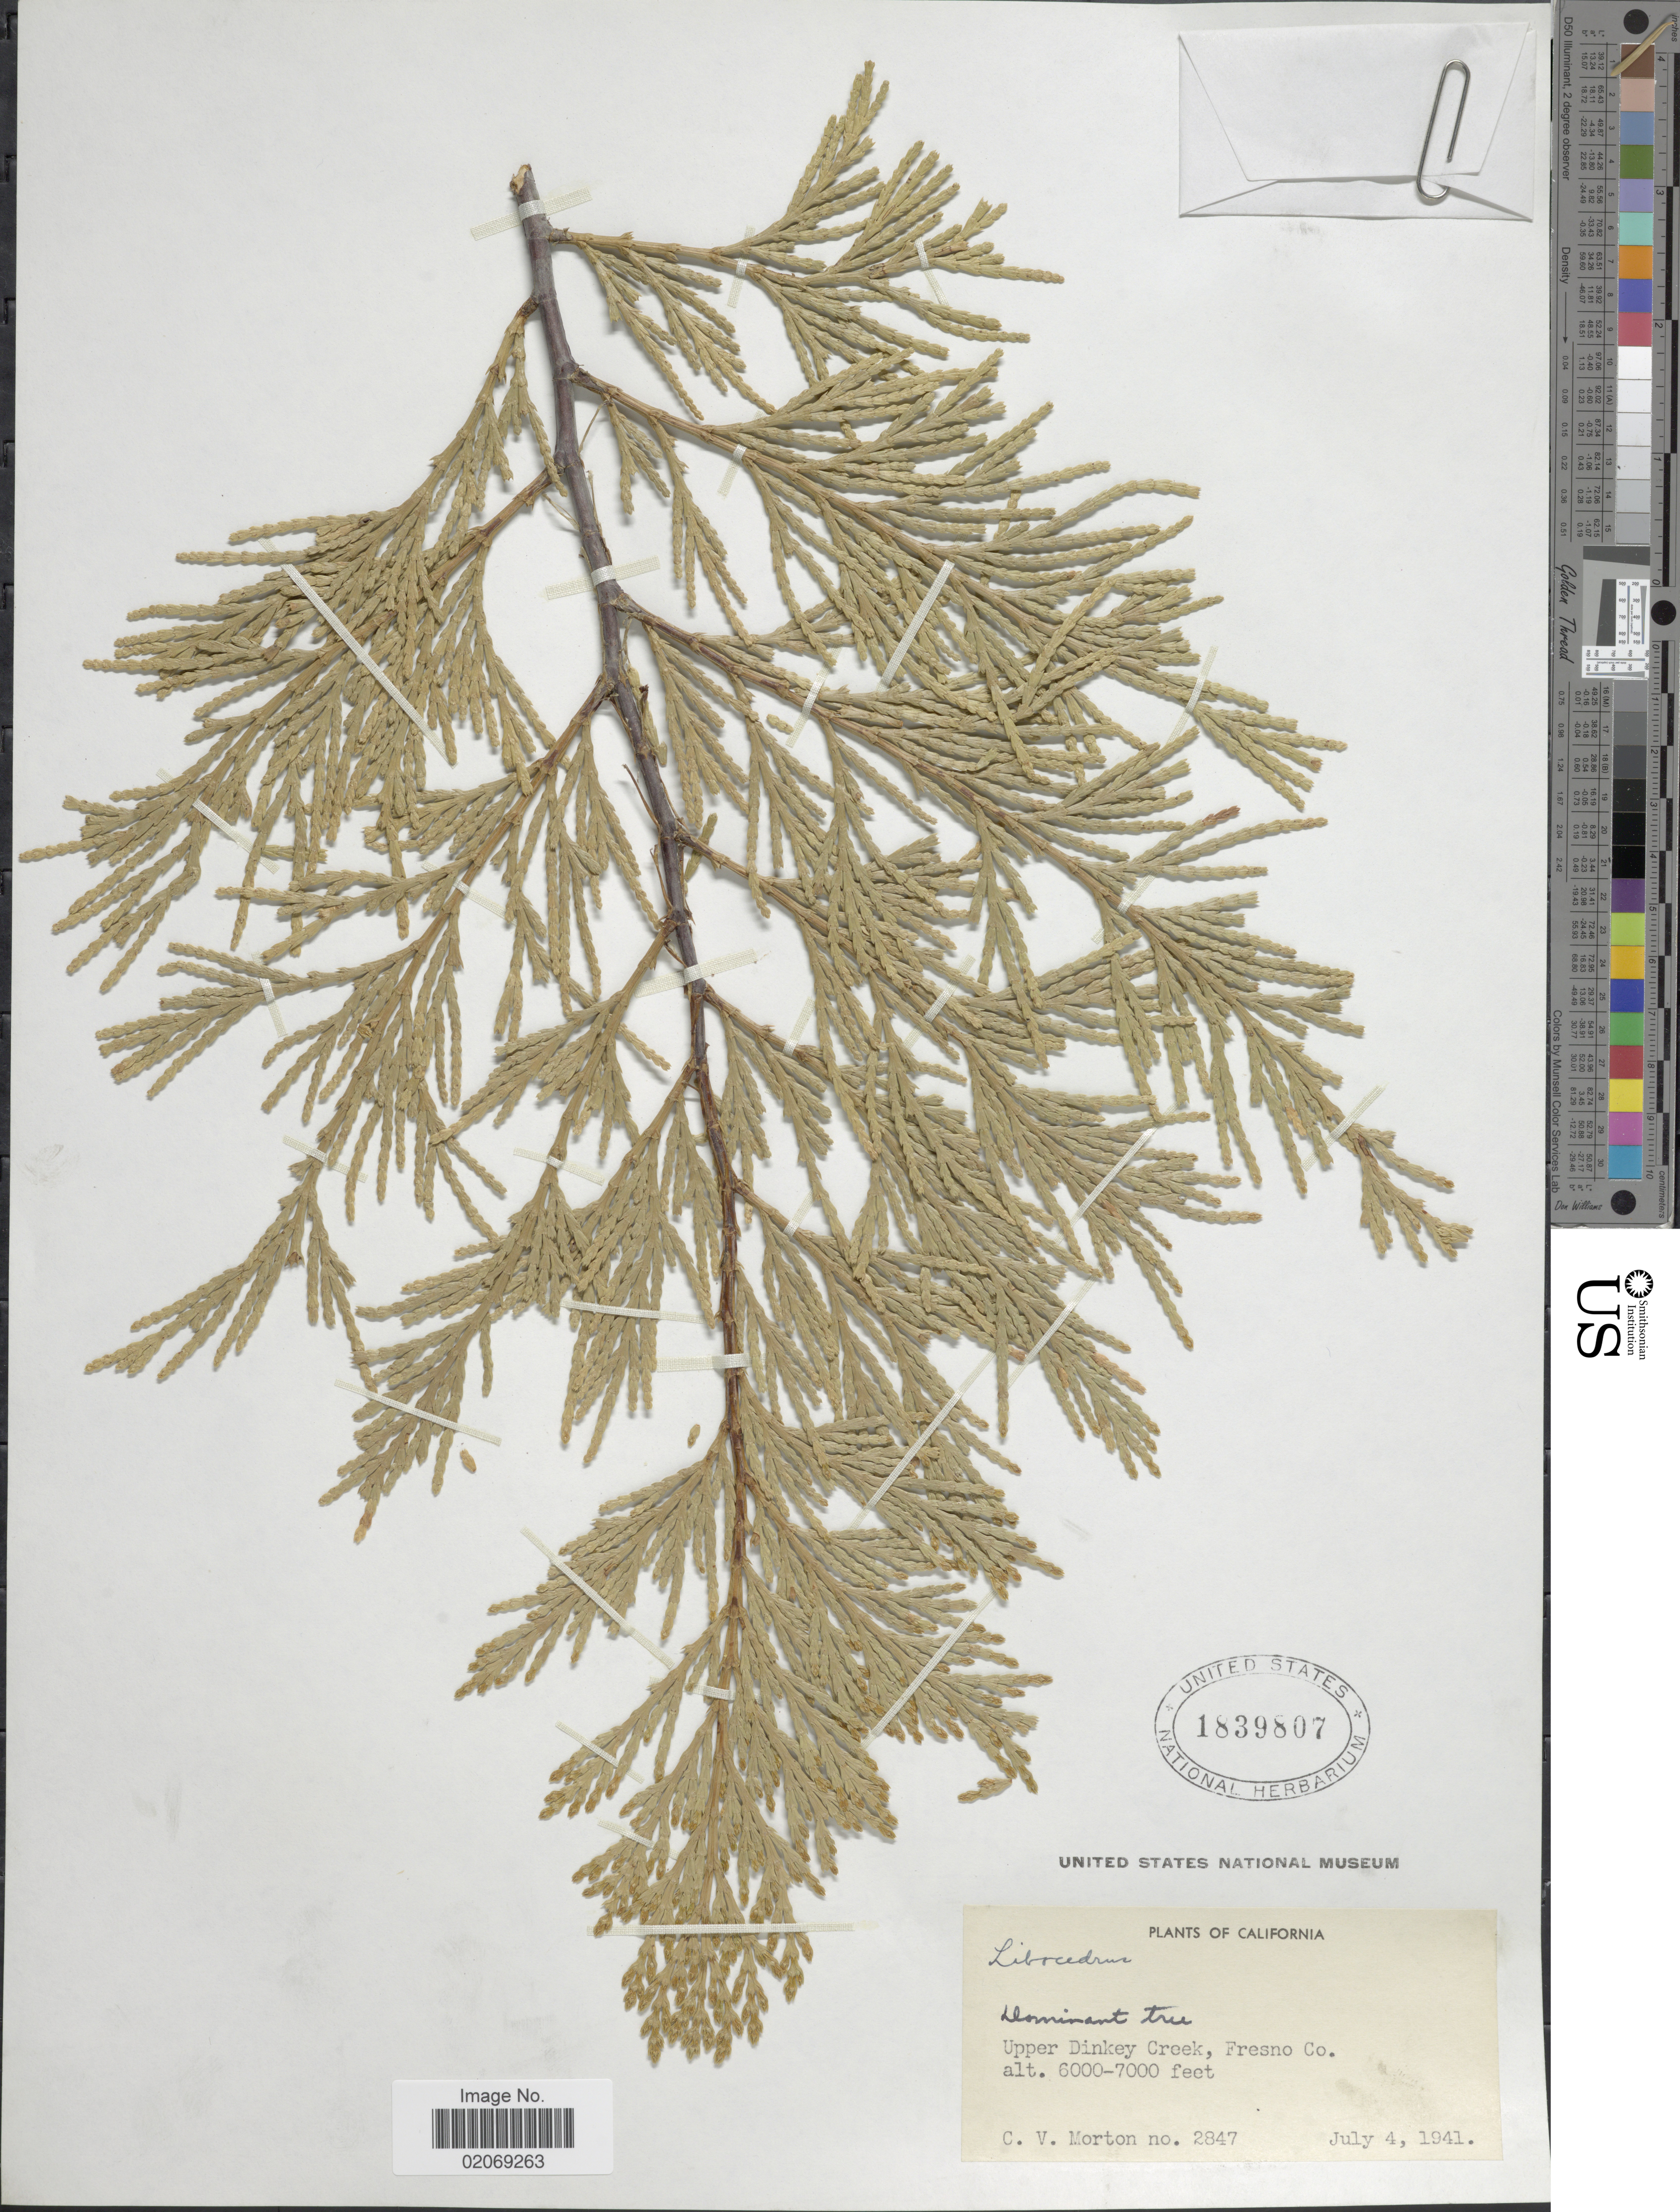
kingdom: Plantae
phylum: Tracheophyta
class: Pinopsida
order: Pinales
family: Cupressaceae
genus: Libocedrus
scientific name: Libocedrus decurrens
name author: Torr.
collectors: C. V. Morton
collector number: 2847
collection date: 1941-07-04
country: United States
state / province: California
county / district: Fresno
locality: Upper Dinkey Creek, Fresno Co.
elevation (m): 1829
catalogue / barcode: US 1839807